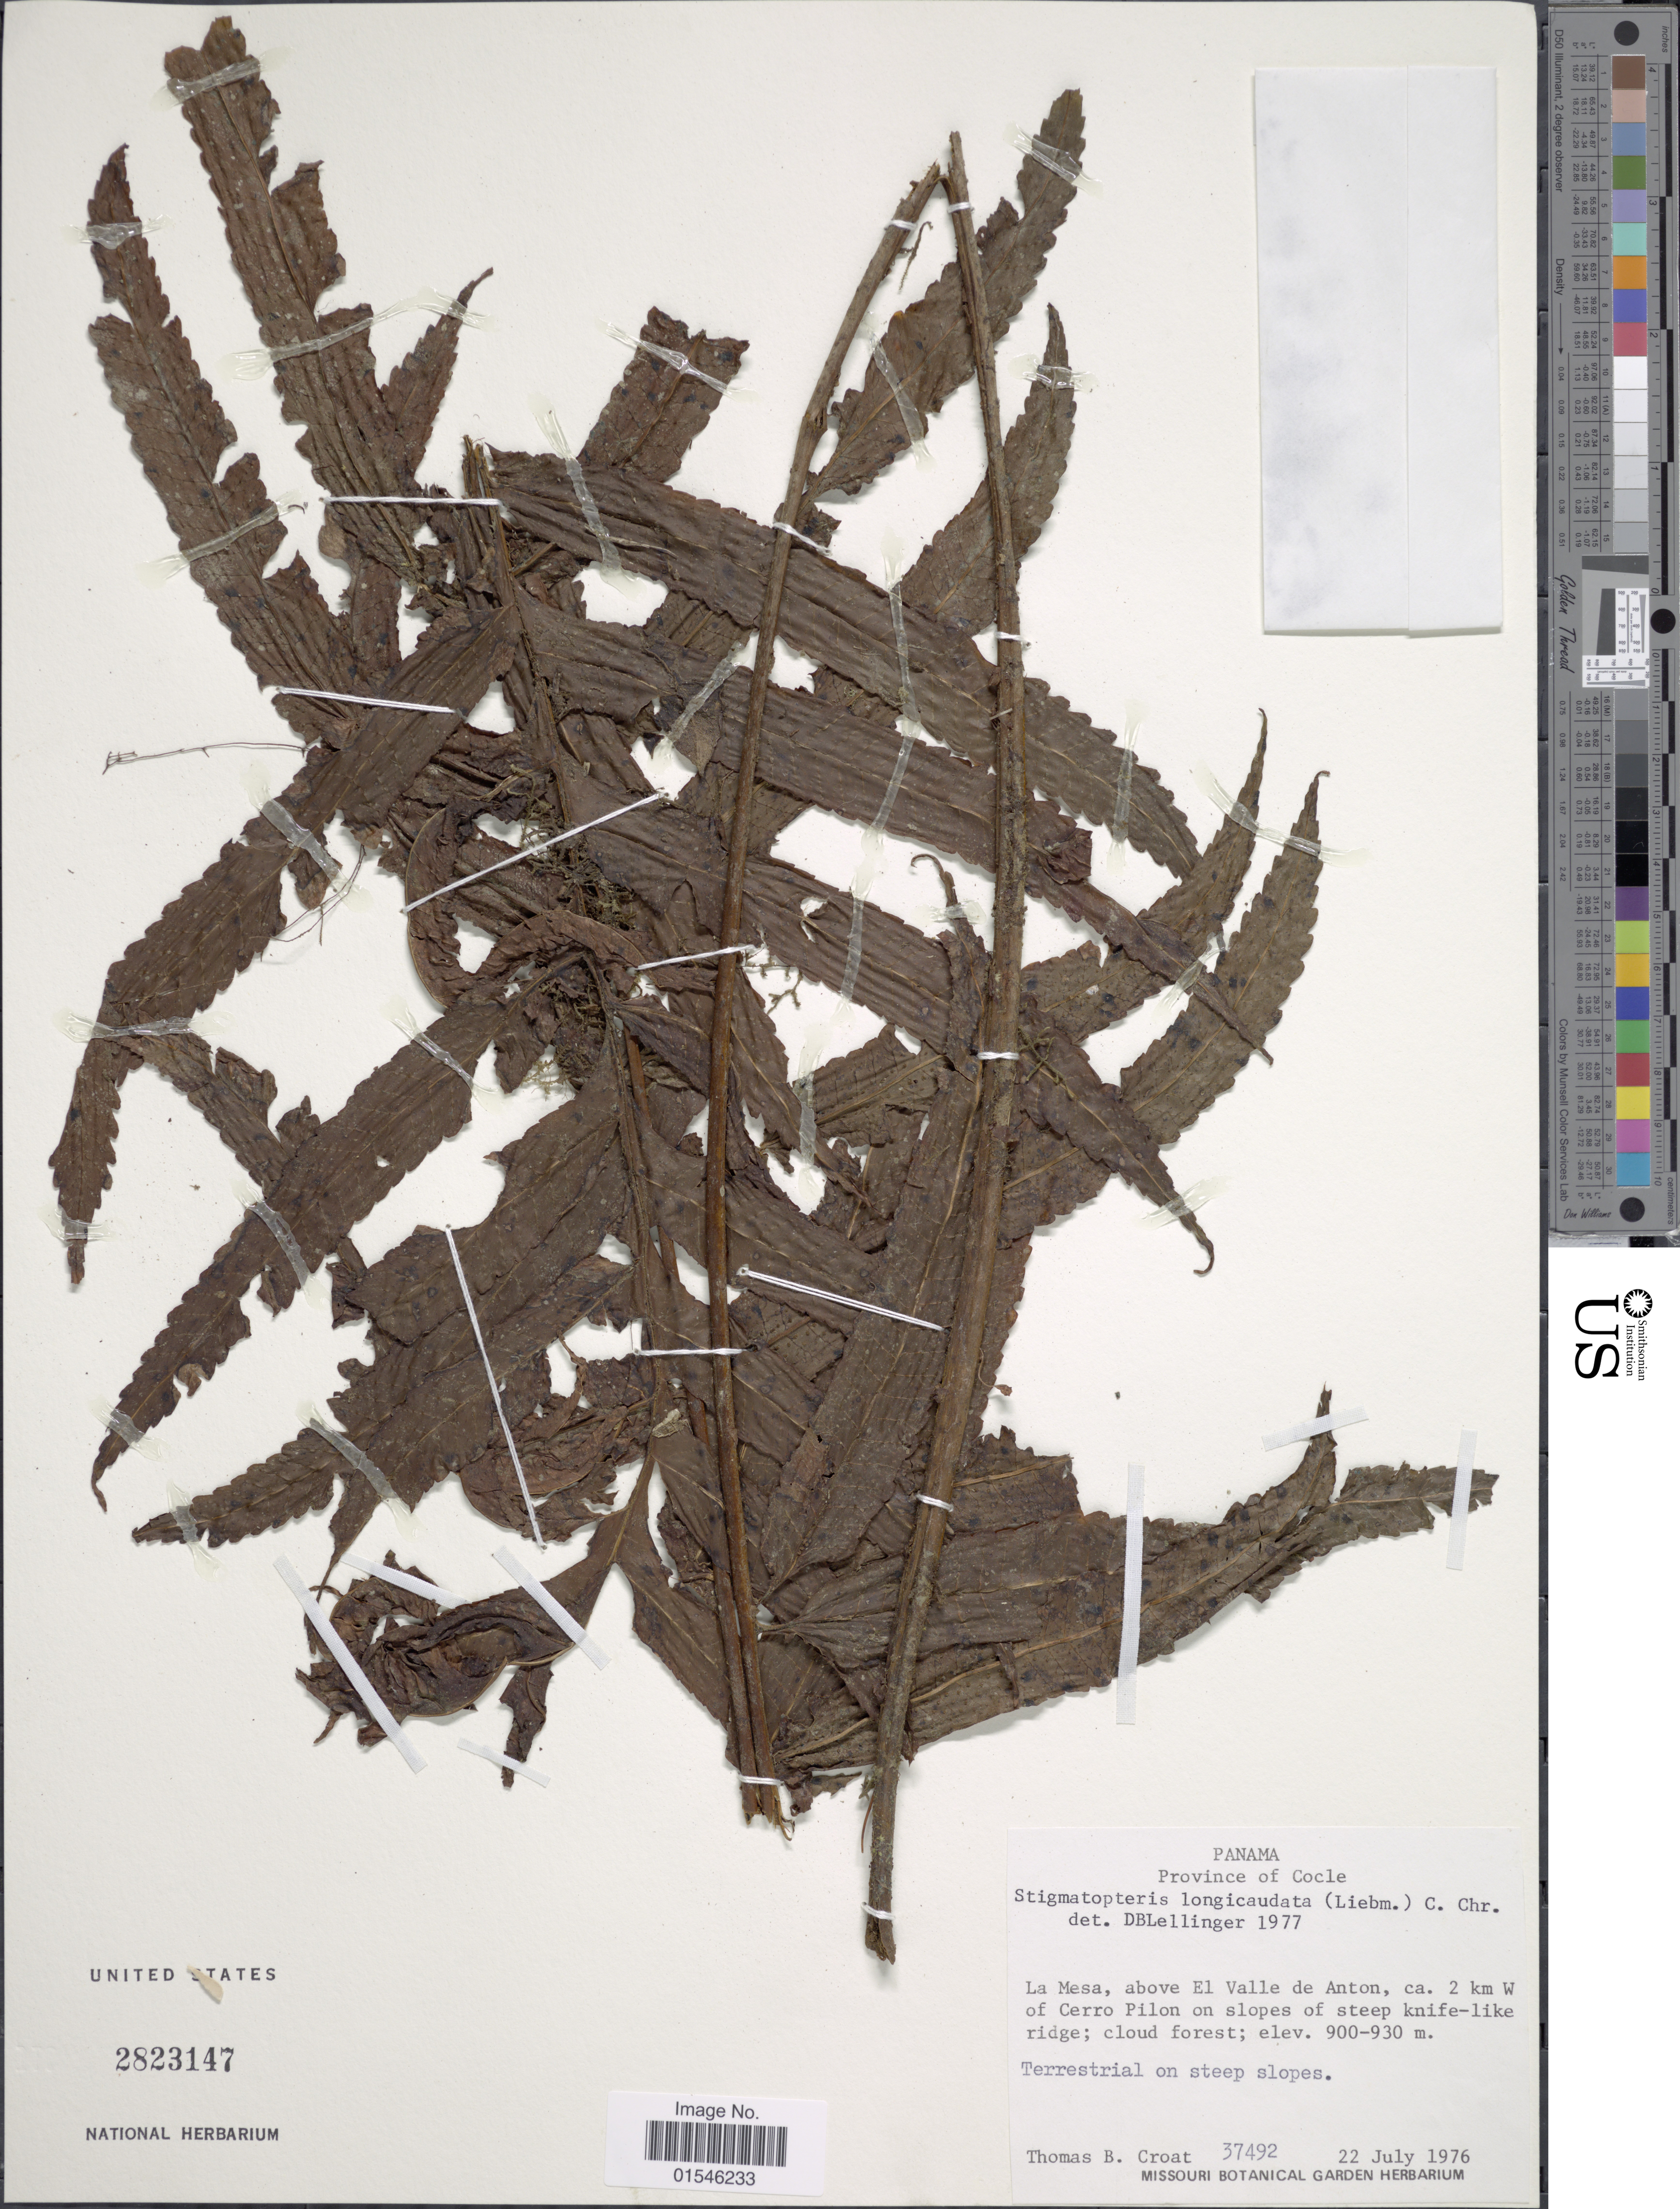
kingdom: Plantae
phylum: Tracheophyta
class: Polypodiopsida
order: Polypodiales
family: Dryopteridaceae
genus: Stigmatopteris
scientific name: Stigmatopteris longicaudata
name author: (Leibm.) C. Chr.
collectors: T. B. Croat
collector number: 37492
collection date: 1976-07-22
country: Panama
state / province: Coclé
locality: La Mesa, above EL Valle de Anton, ca. 2 km W of Cerro Pilon on slopes of steep knife-like ridge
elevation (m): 900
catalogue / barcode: US 2823147